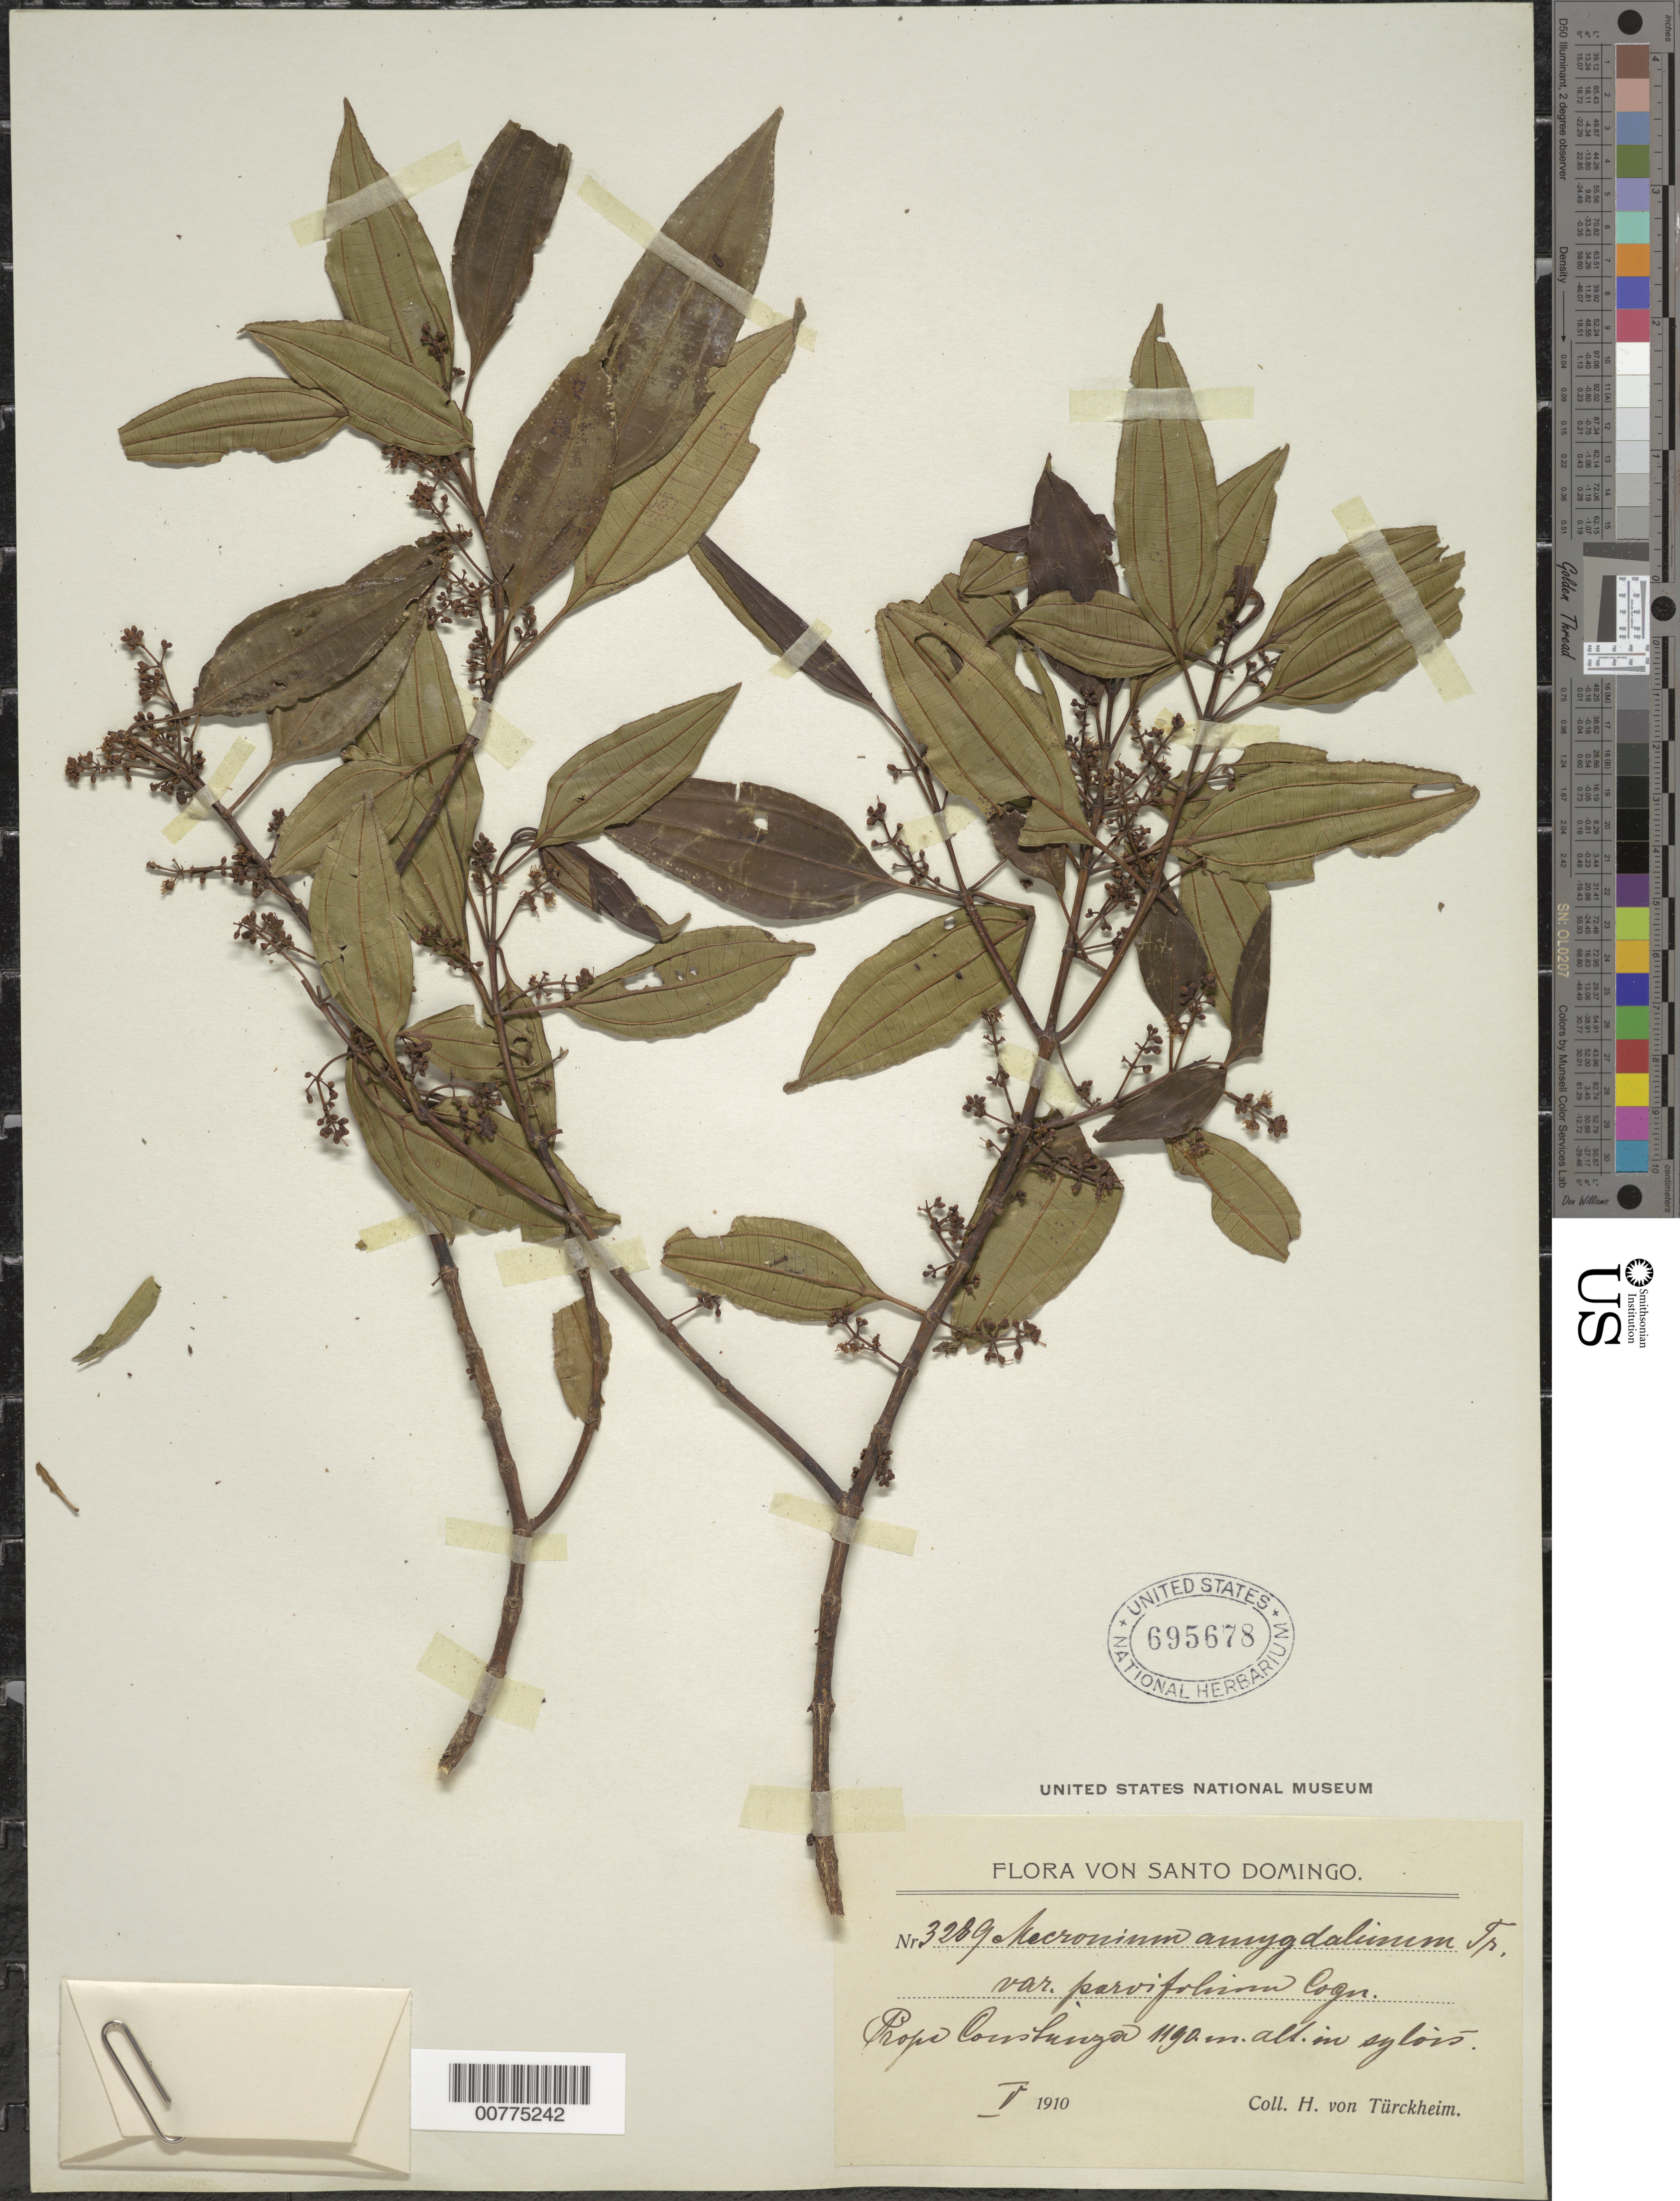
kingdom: Plantae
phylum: Tracheophyta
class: Magnoliopsida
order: Myrtales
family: Melastomataceae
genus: Mecranium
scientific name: Mecranium amygdalinum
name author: (Desr.) C. Wright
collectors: H. von Türckheim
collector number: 3289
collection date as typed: May 1910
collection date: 1910-05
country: Dominican Republic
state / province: La Vega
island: Hispaniola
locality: Constanza.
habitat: In sylvis.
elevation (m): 1190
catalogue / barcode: US 695678